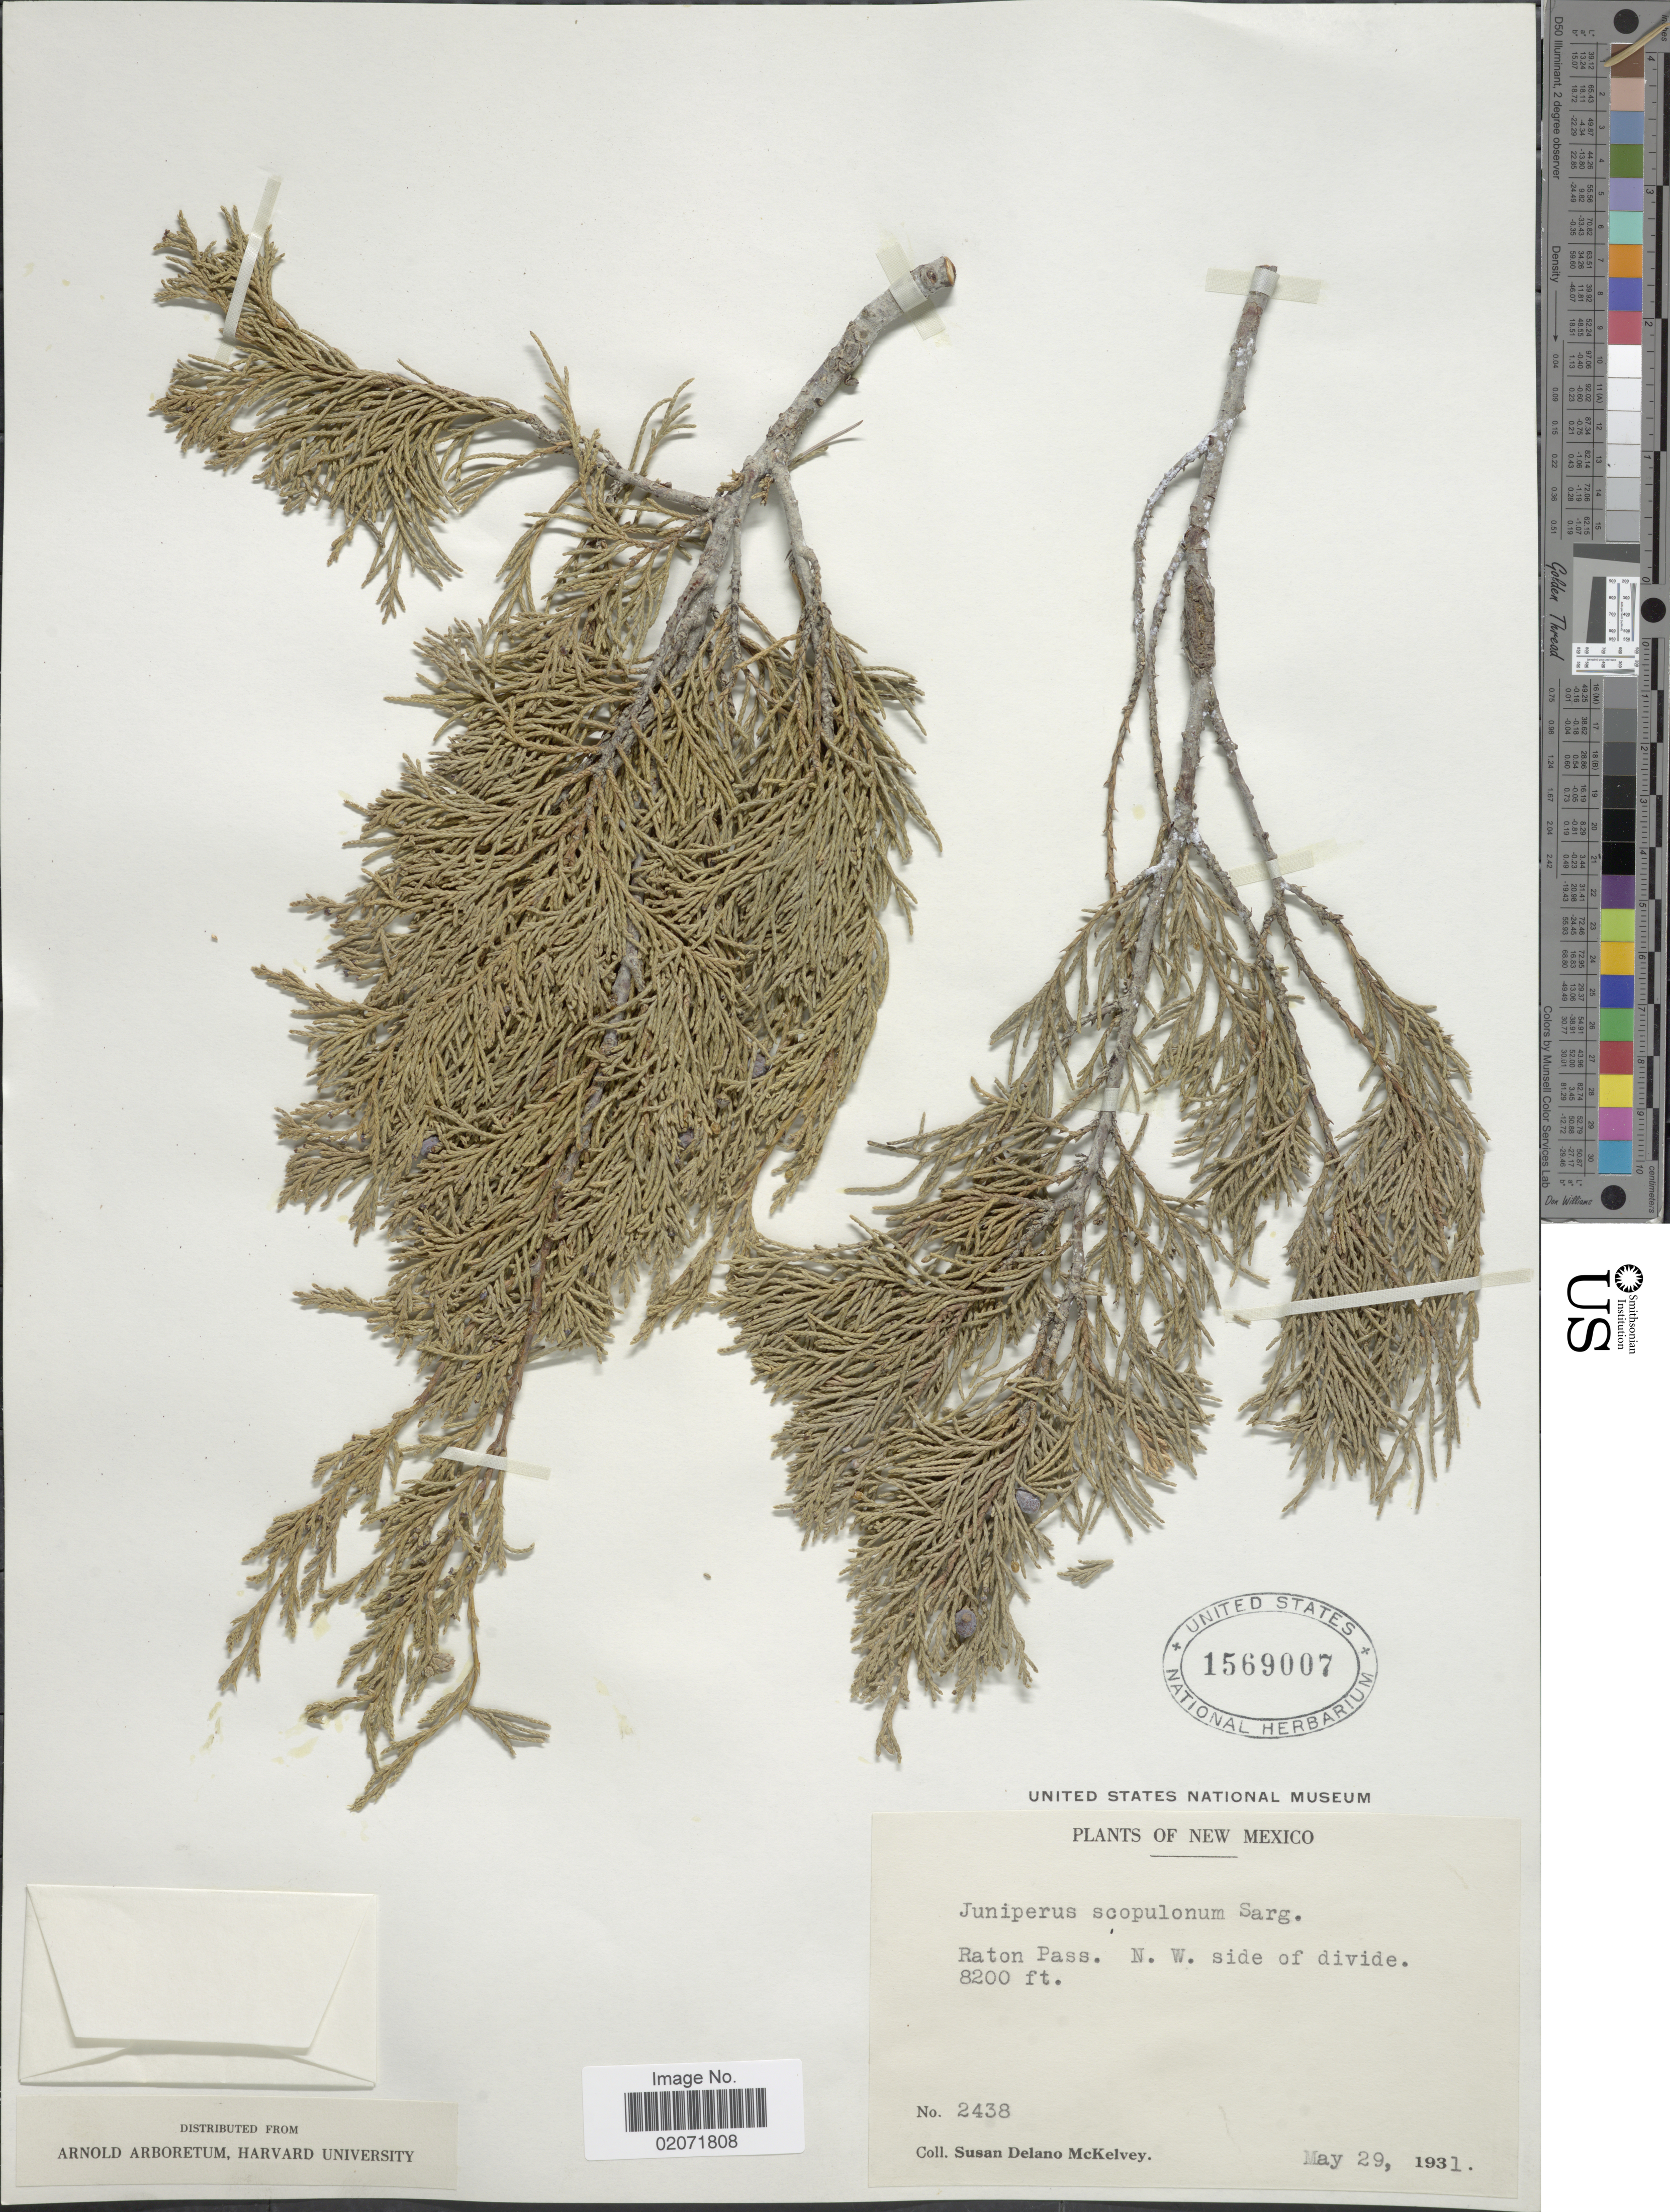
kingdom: Plantae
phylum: Tracheophyta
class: Pinopsida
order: Pinales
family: Cupressaceae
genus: Juniperus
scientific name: Juniperus scopulorum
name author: Sarg.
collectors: S. A. McKelvey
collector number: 2438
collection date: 1931-05-29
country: United States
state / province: New Mexico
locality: Raton Pass, N.W. side of divide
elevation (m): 2499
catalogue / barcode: US 1569007